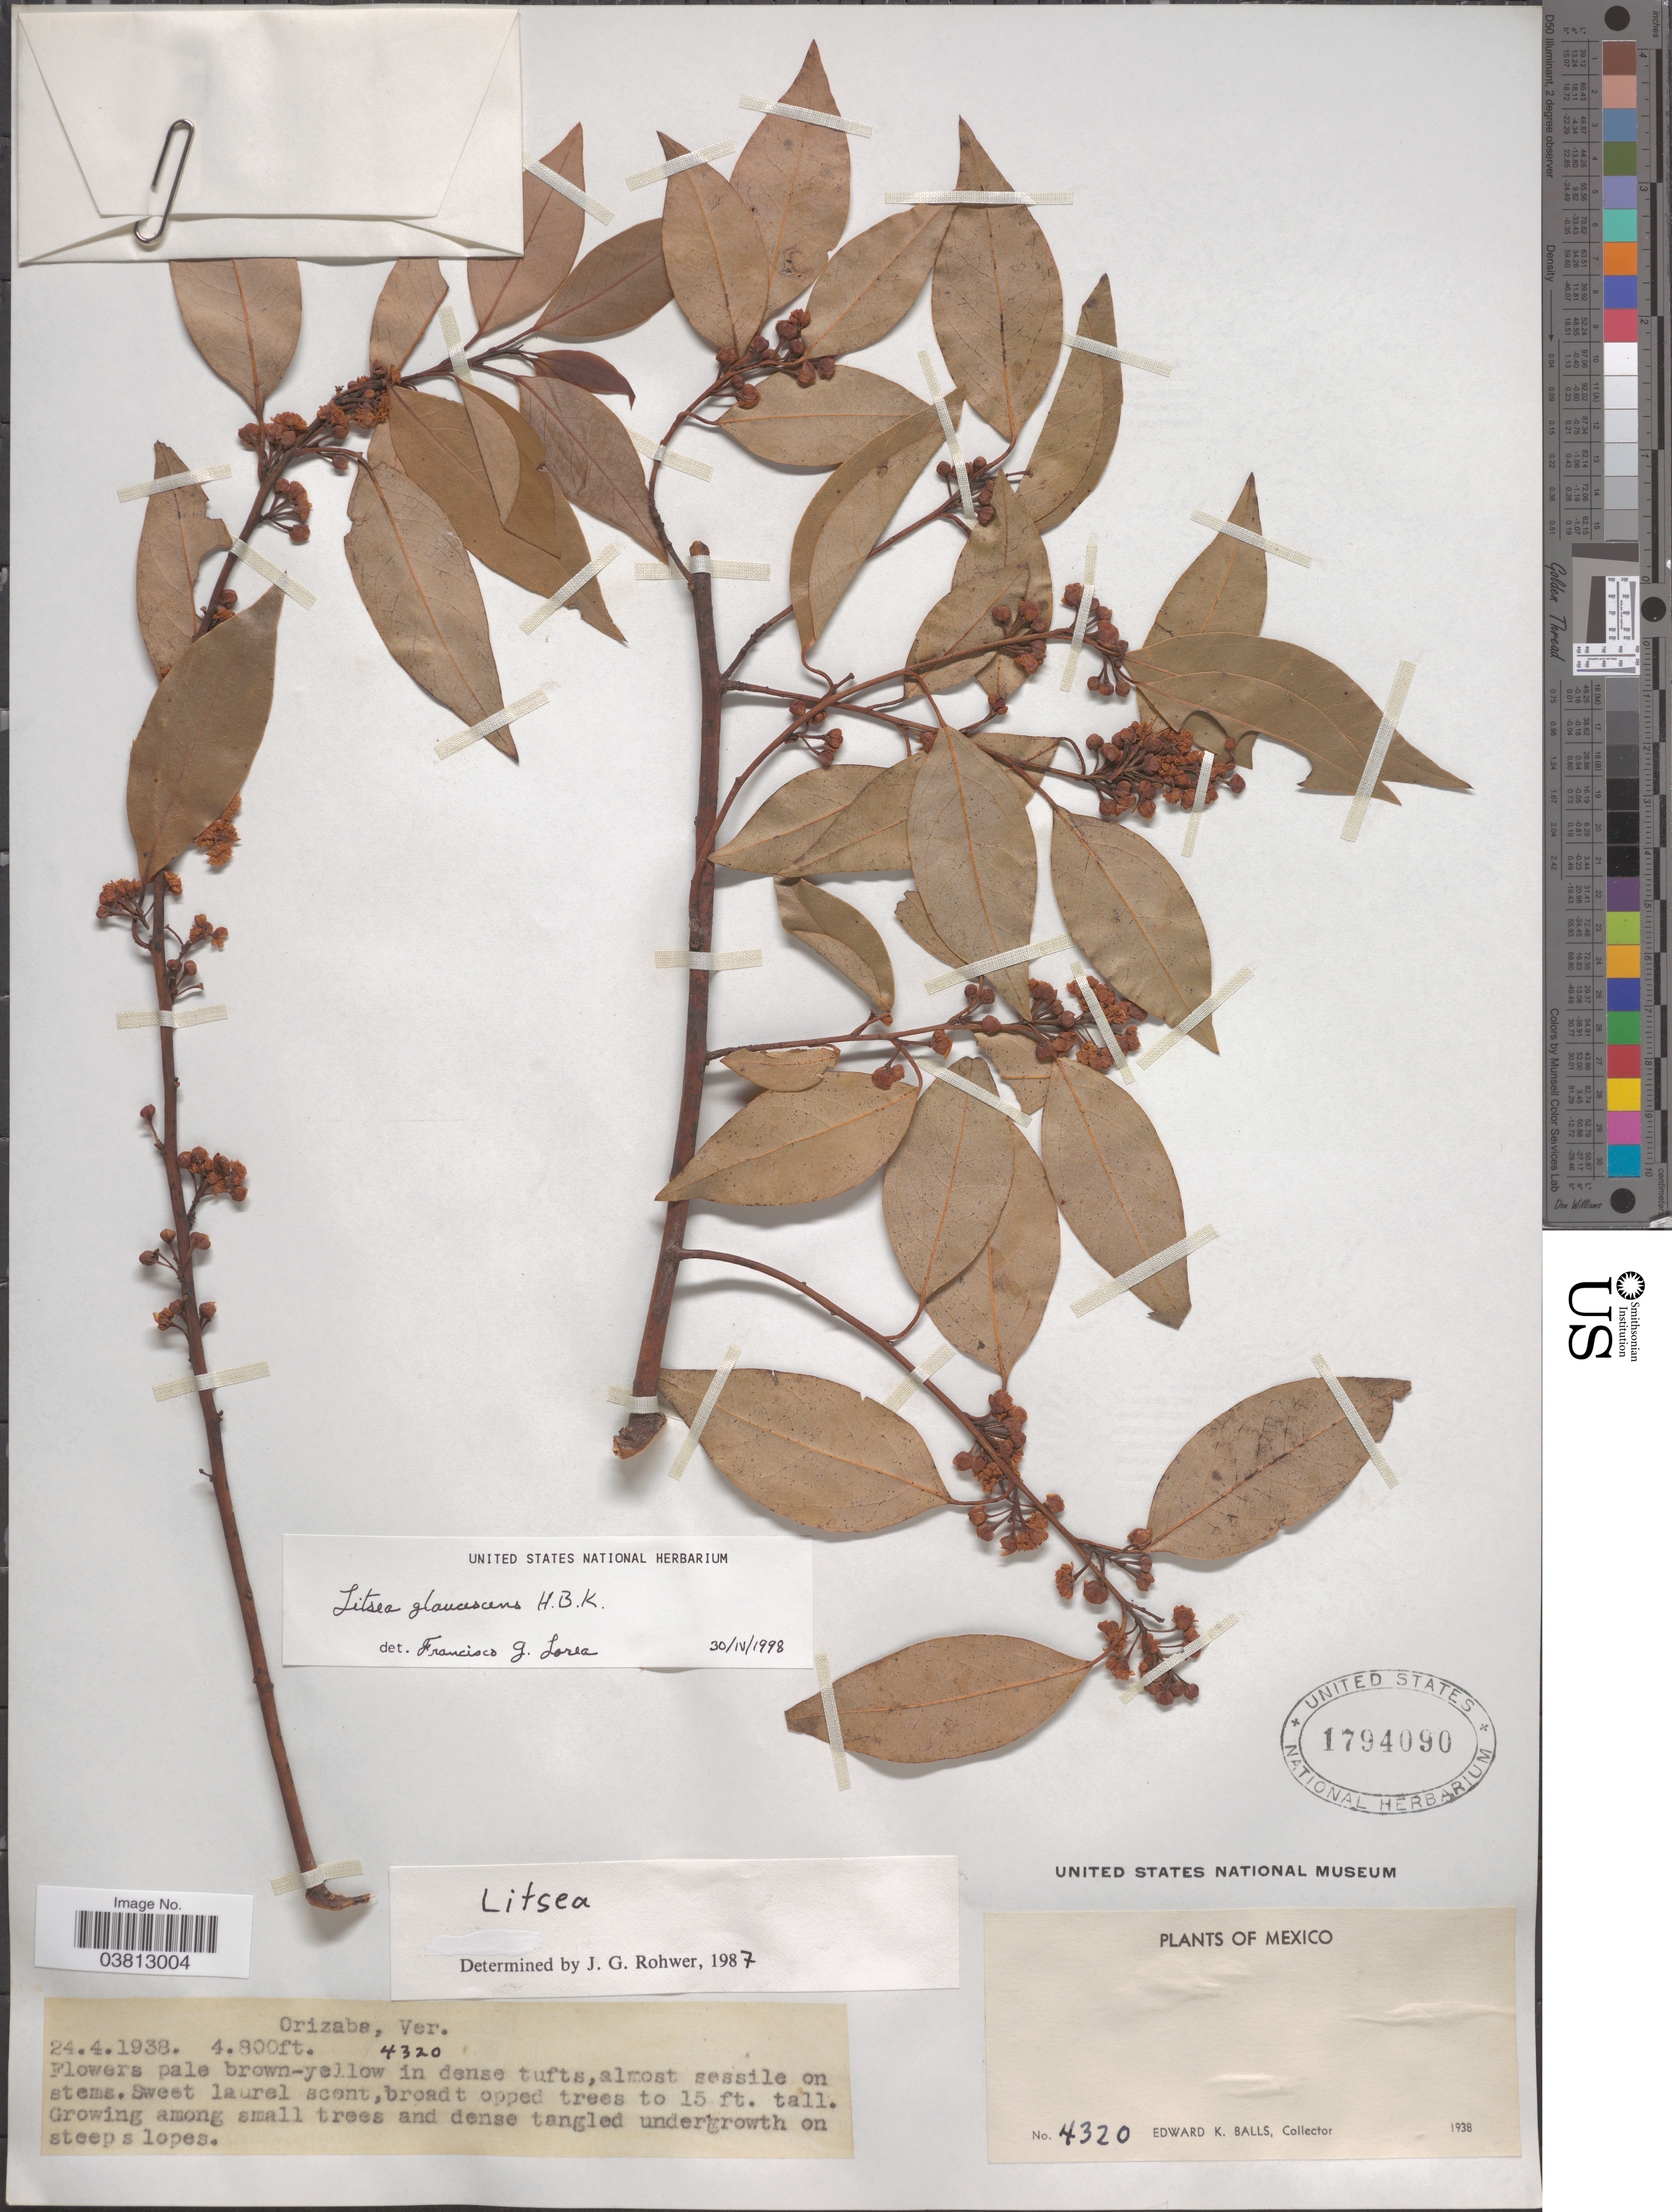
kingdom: Plantae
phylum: Tracheophyta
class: Magnoliopsida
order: Laurales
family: Lauraceae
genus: Litsea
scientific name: Litsea glaucescens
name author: Kunth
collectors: E. K. Balls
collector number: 4320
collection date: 1938-04-24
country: Mexico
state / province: Veracruz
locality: Orizaba, Ver.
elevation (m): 1463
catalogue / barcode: US 1794090